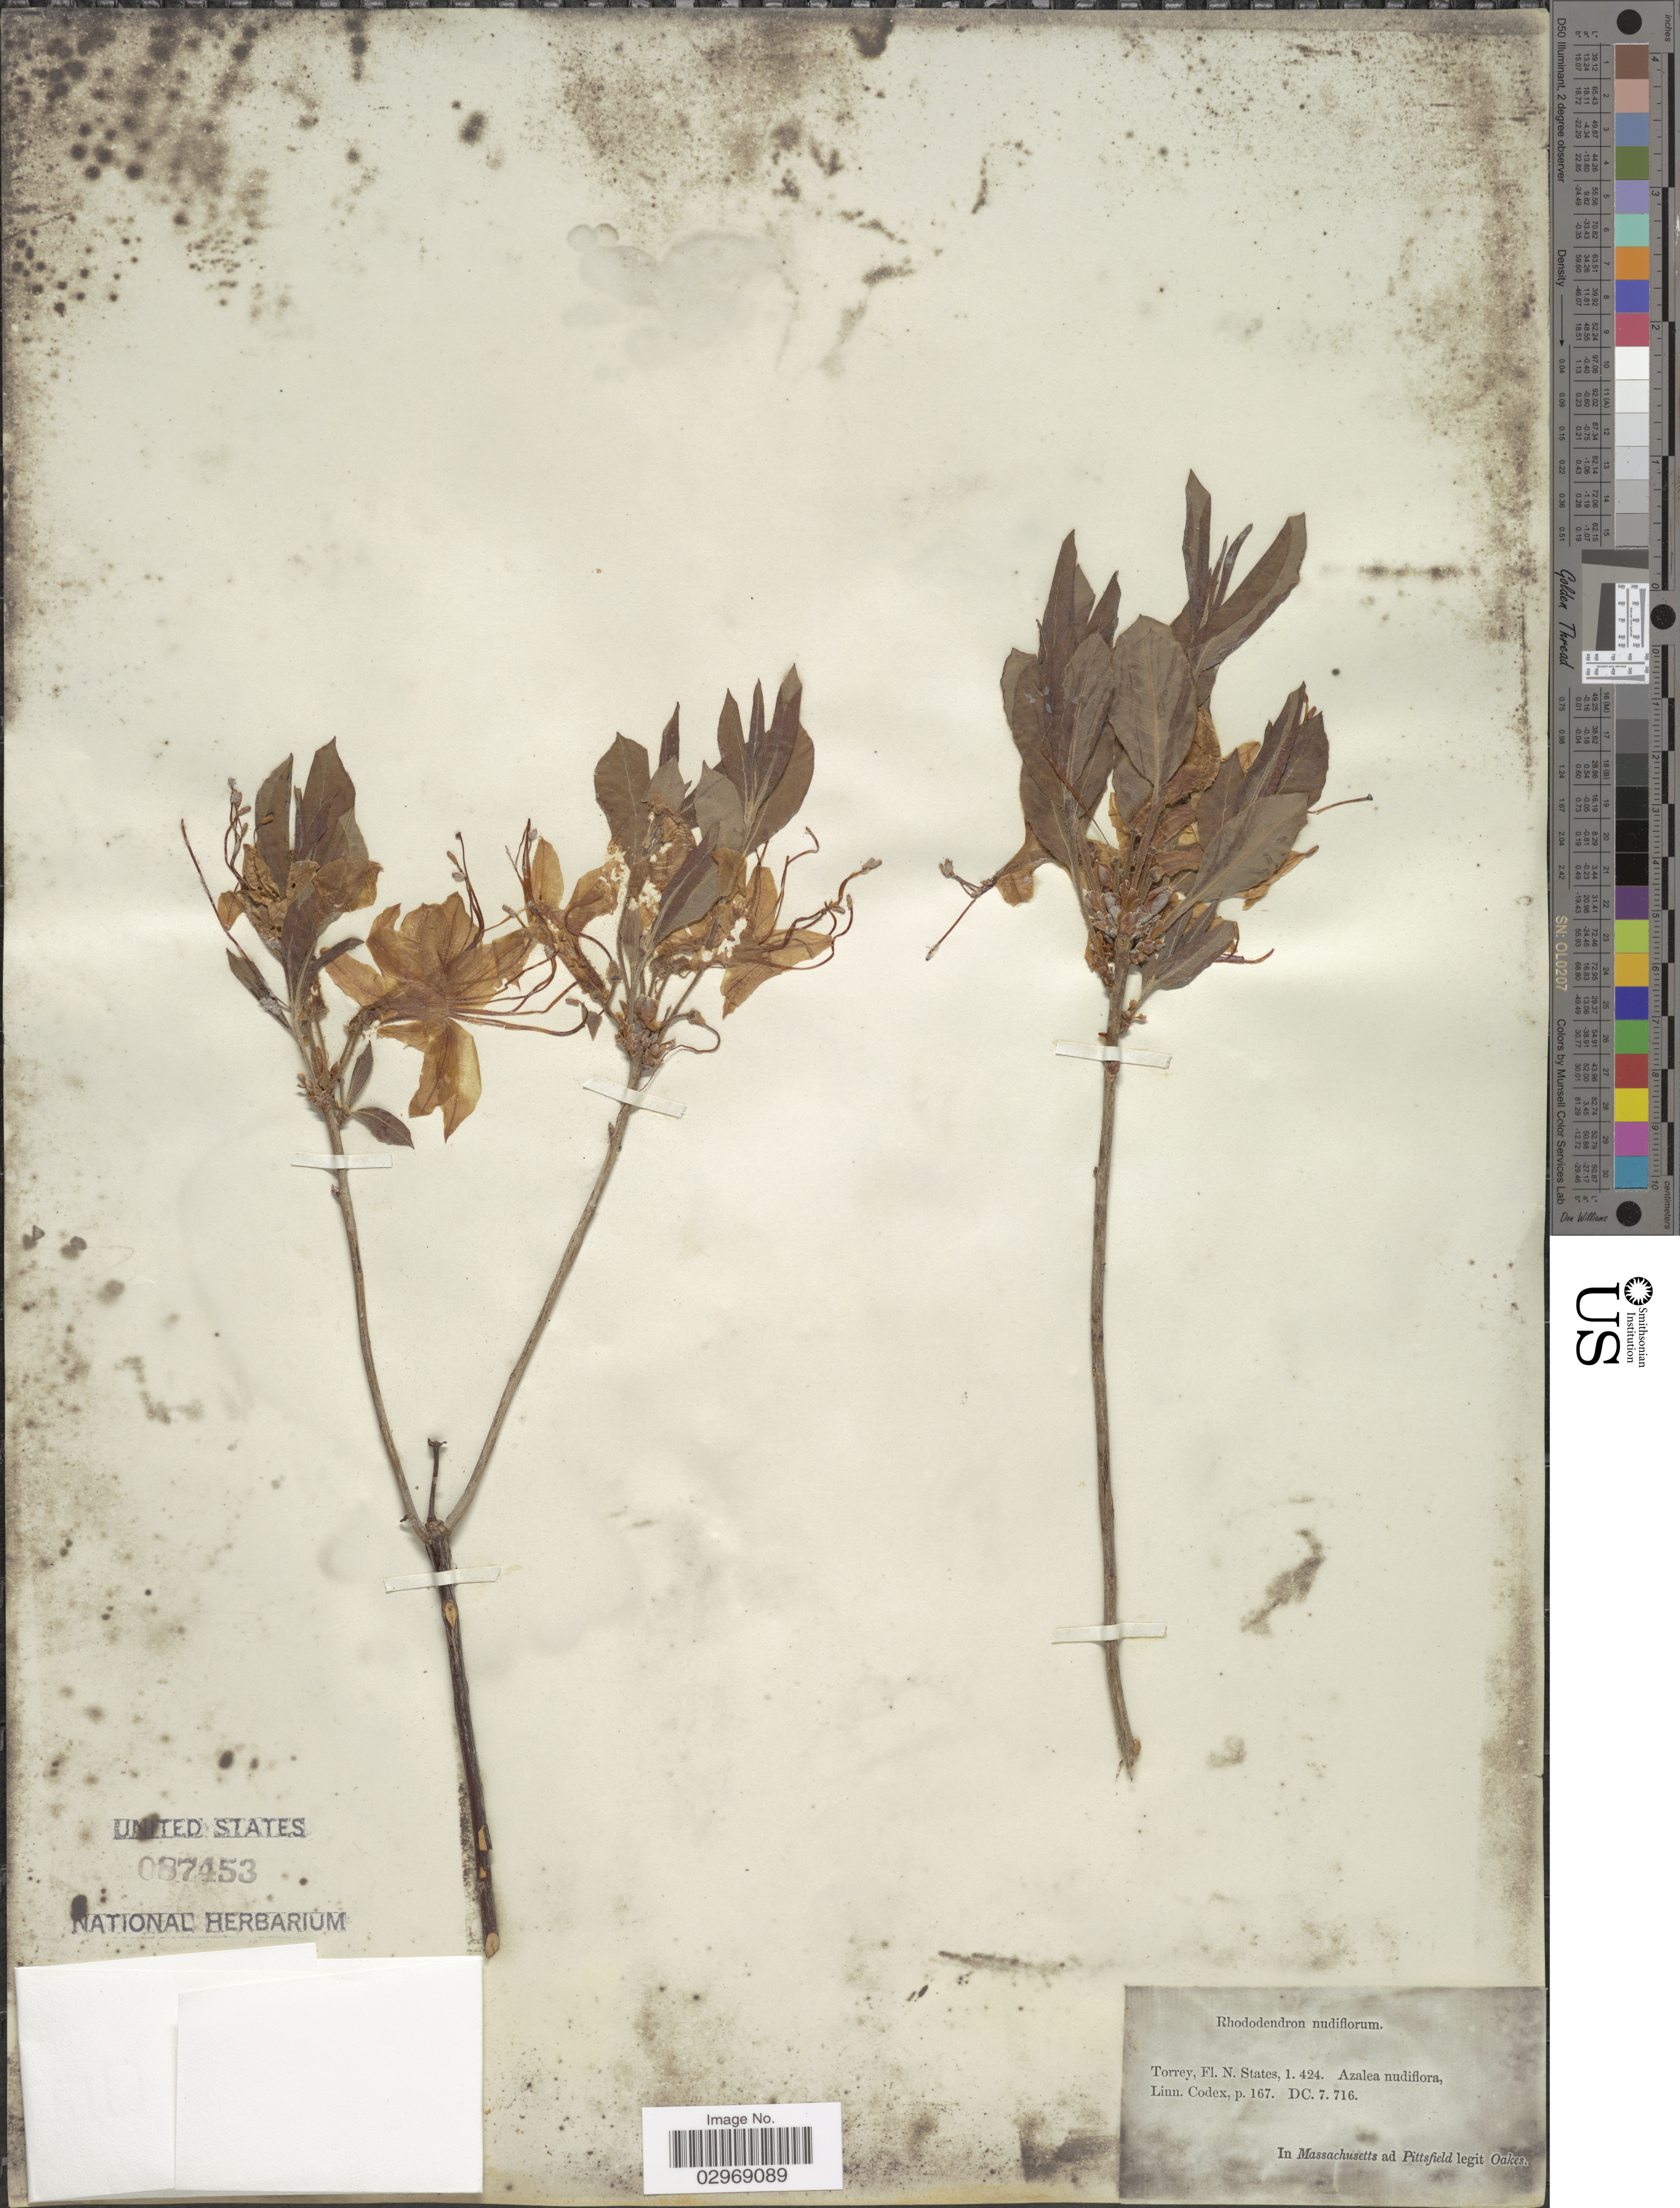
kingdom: Plantae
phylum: Tracheophyta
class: Magnoliopsida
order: Ericales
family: Ericaceae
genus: Rhododendron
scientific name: Rhododendron nudiflorum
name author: Torr.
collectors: -. Oakes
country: United States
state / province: Massachusetts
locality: In Massachusetts ad Pittsfield.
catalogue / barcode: US 87453